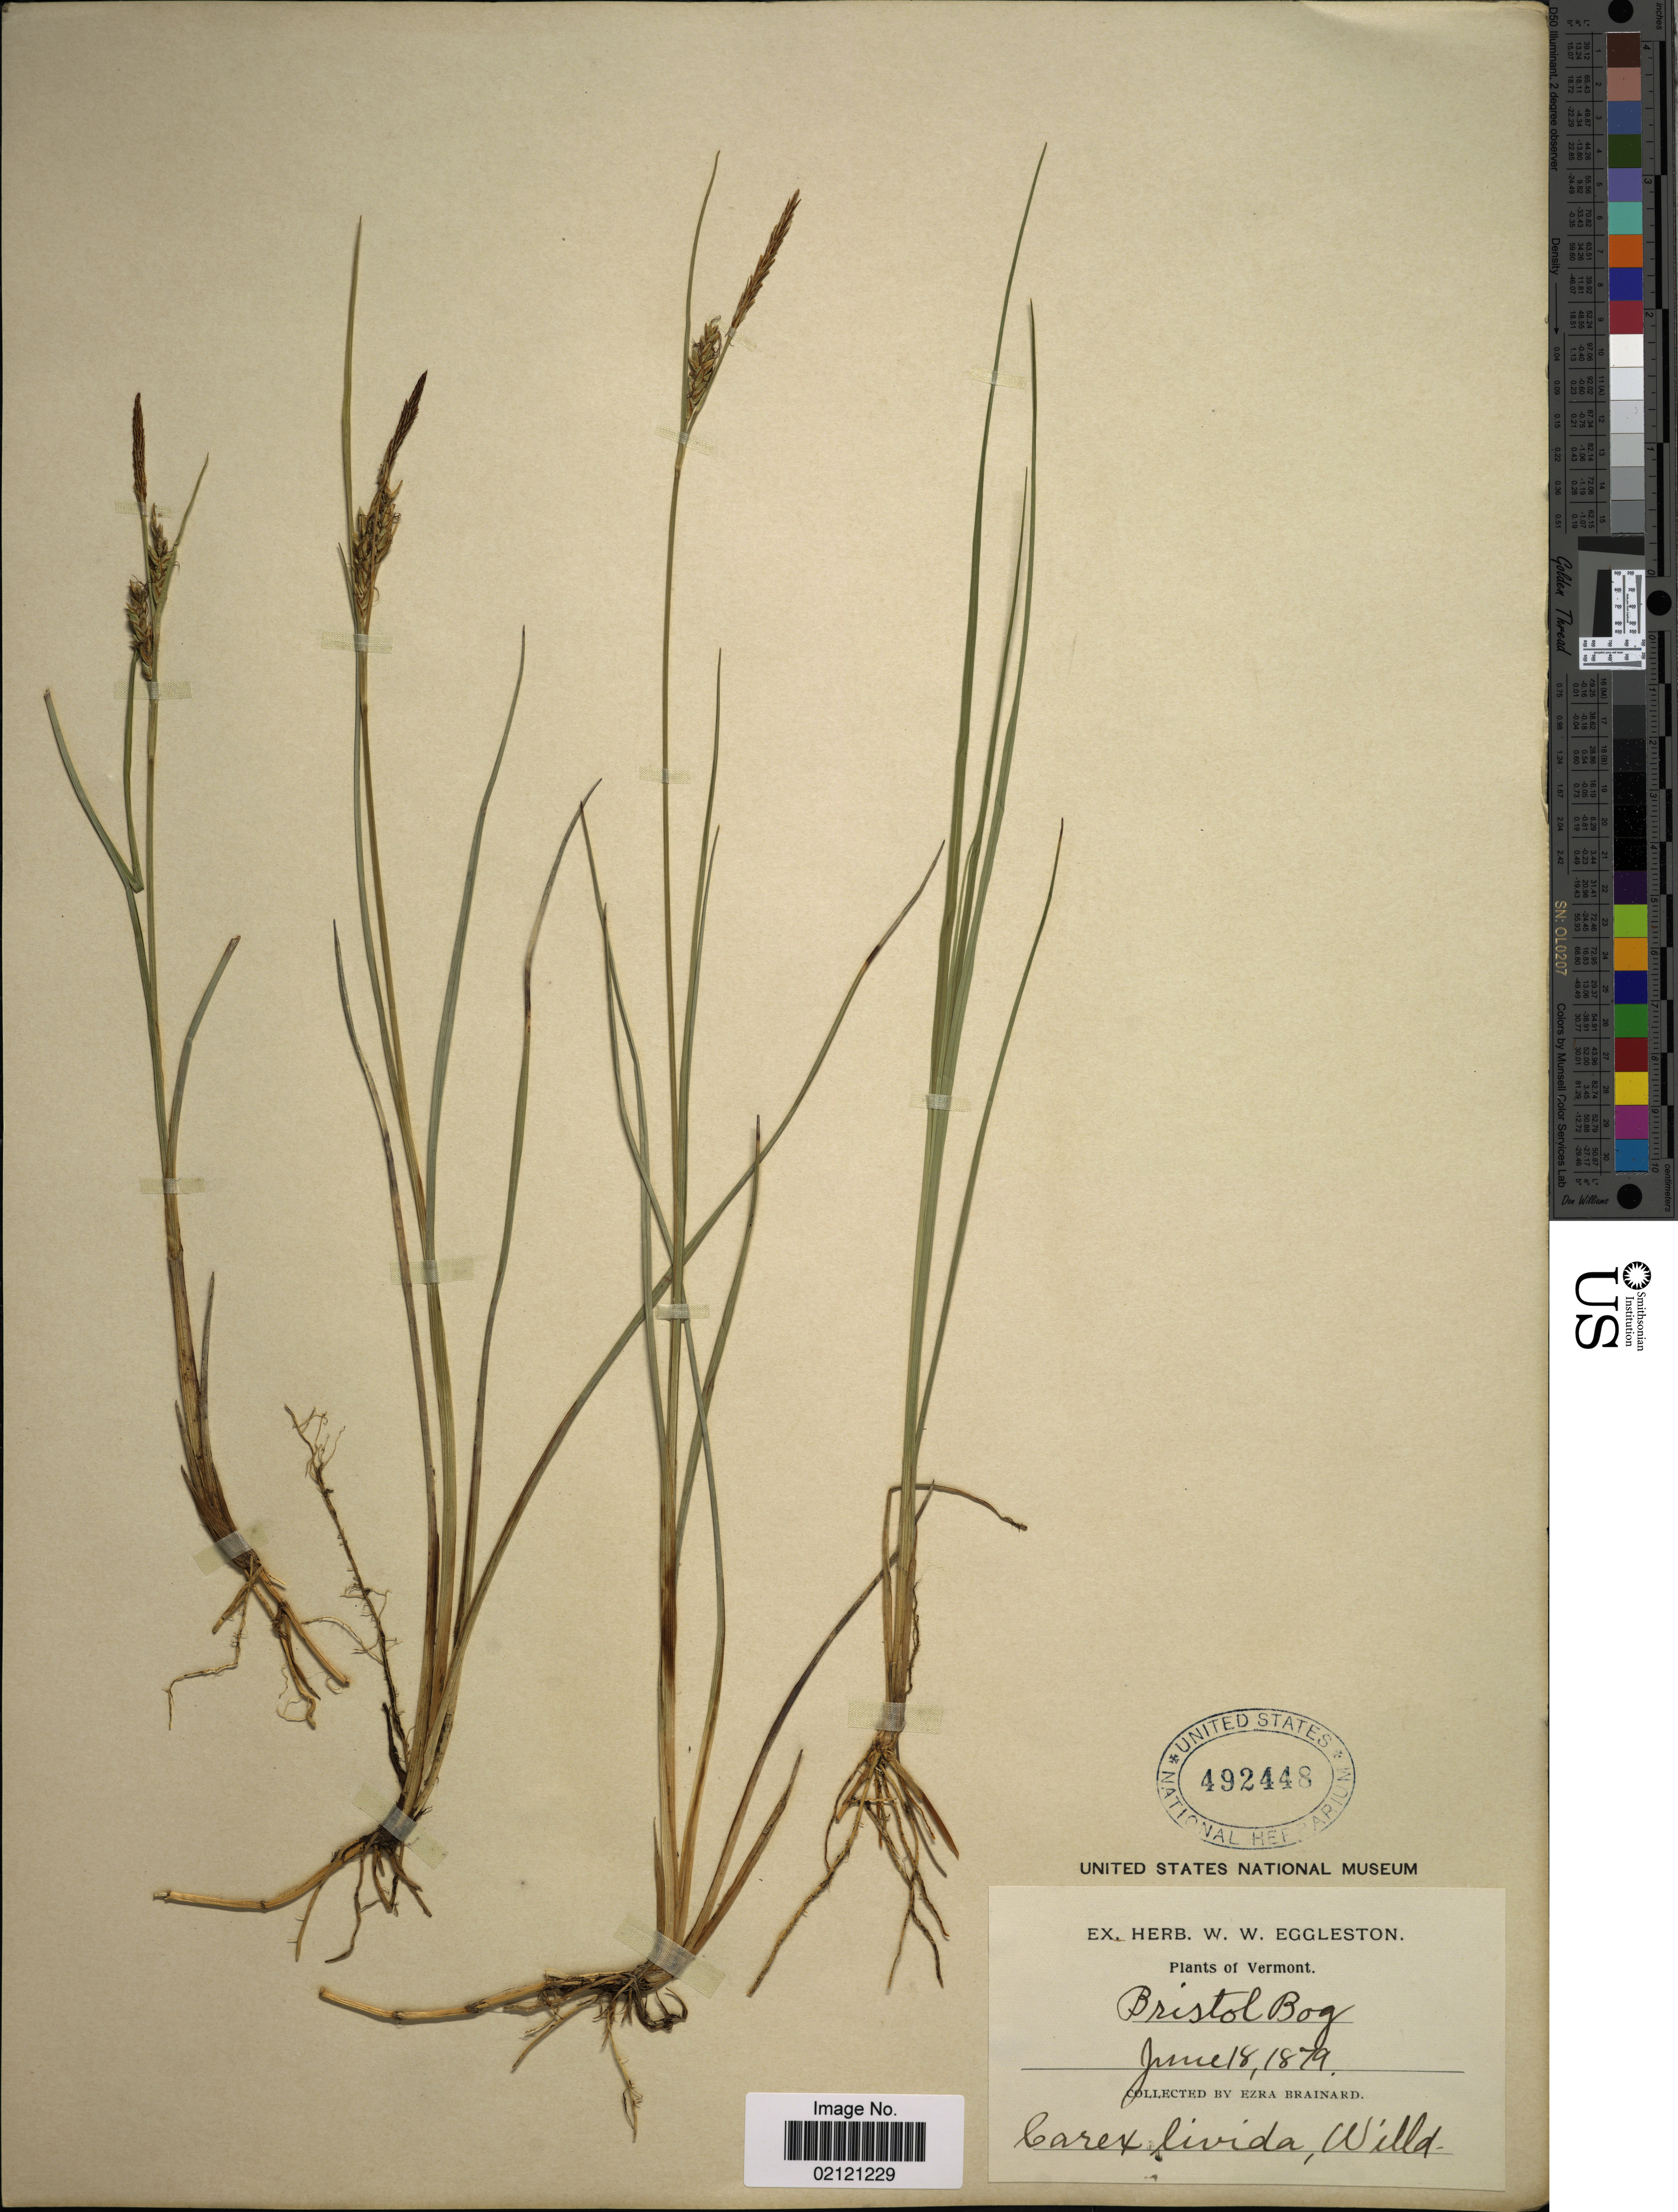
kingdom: Plantae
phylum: Tracheophyta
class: Liliopsida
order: Poales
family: Cyperaceae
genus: Carex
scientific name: Carex livida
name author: (Wahlenb.) Willd.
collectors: E. Brainerd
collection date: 1879-06-18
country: United States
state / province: Vermont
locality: Bristol Bog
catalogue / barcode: US 492448